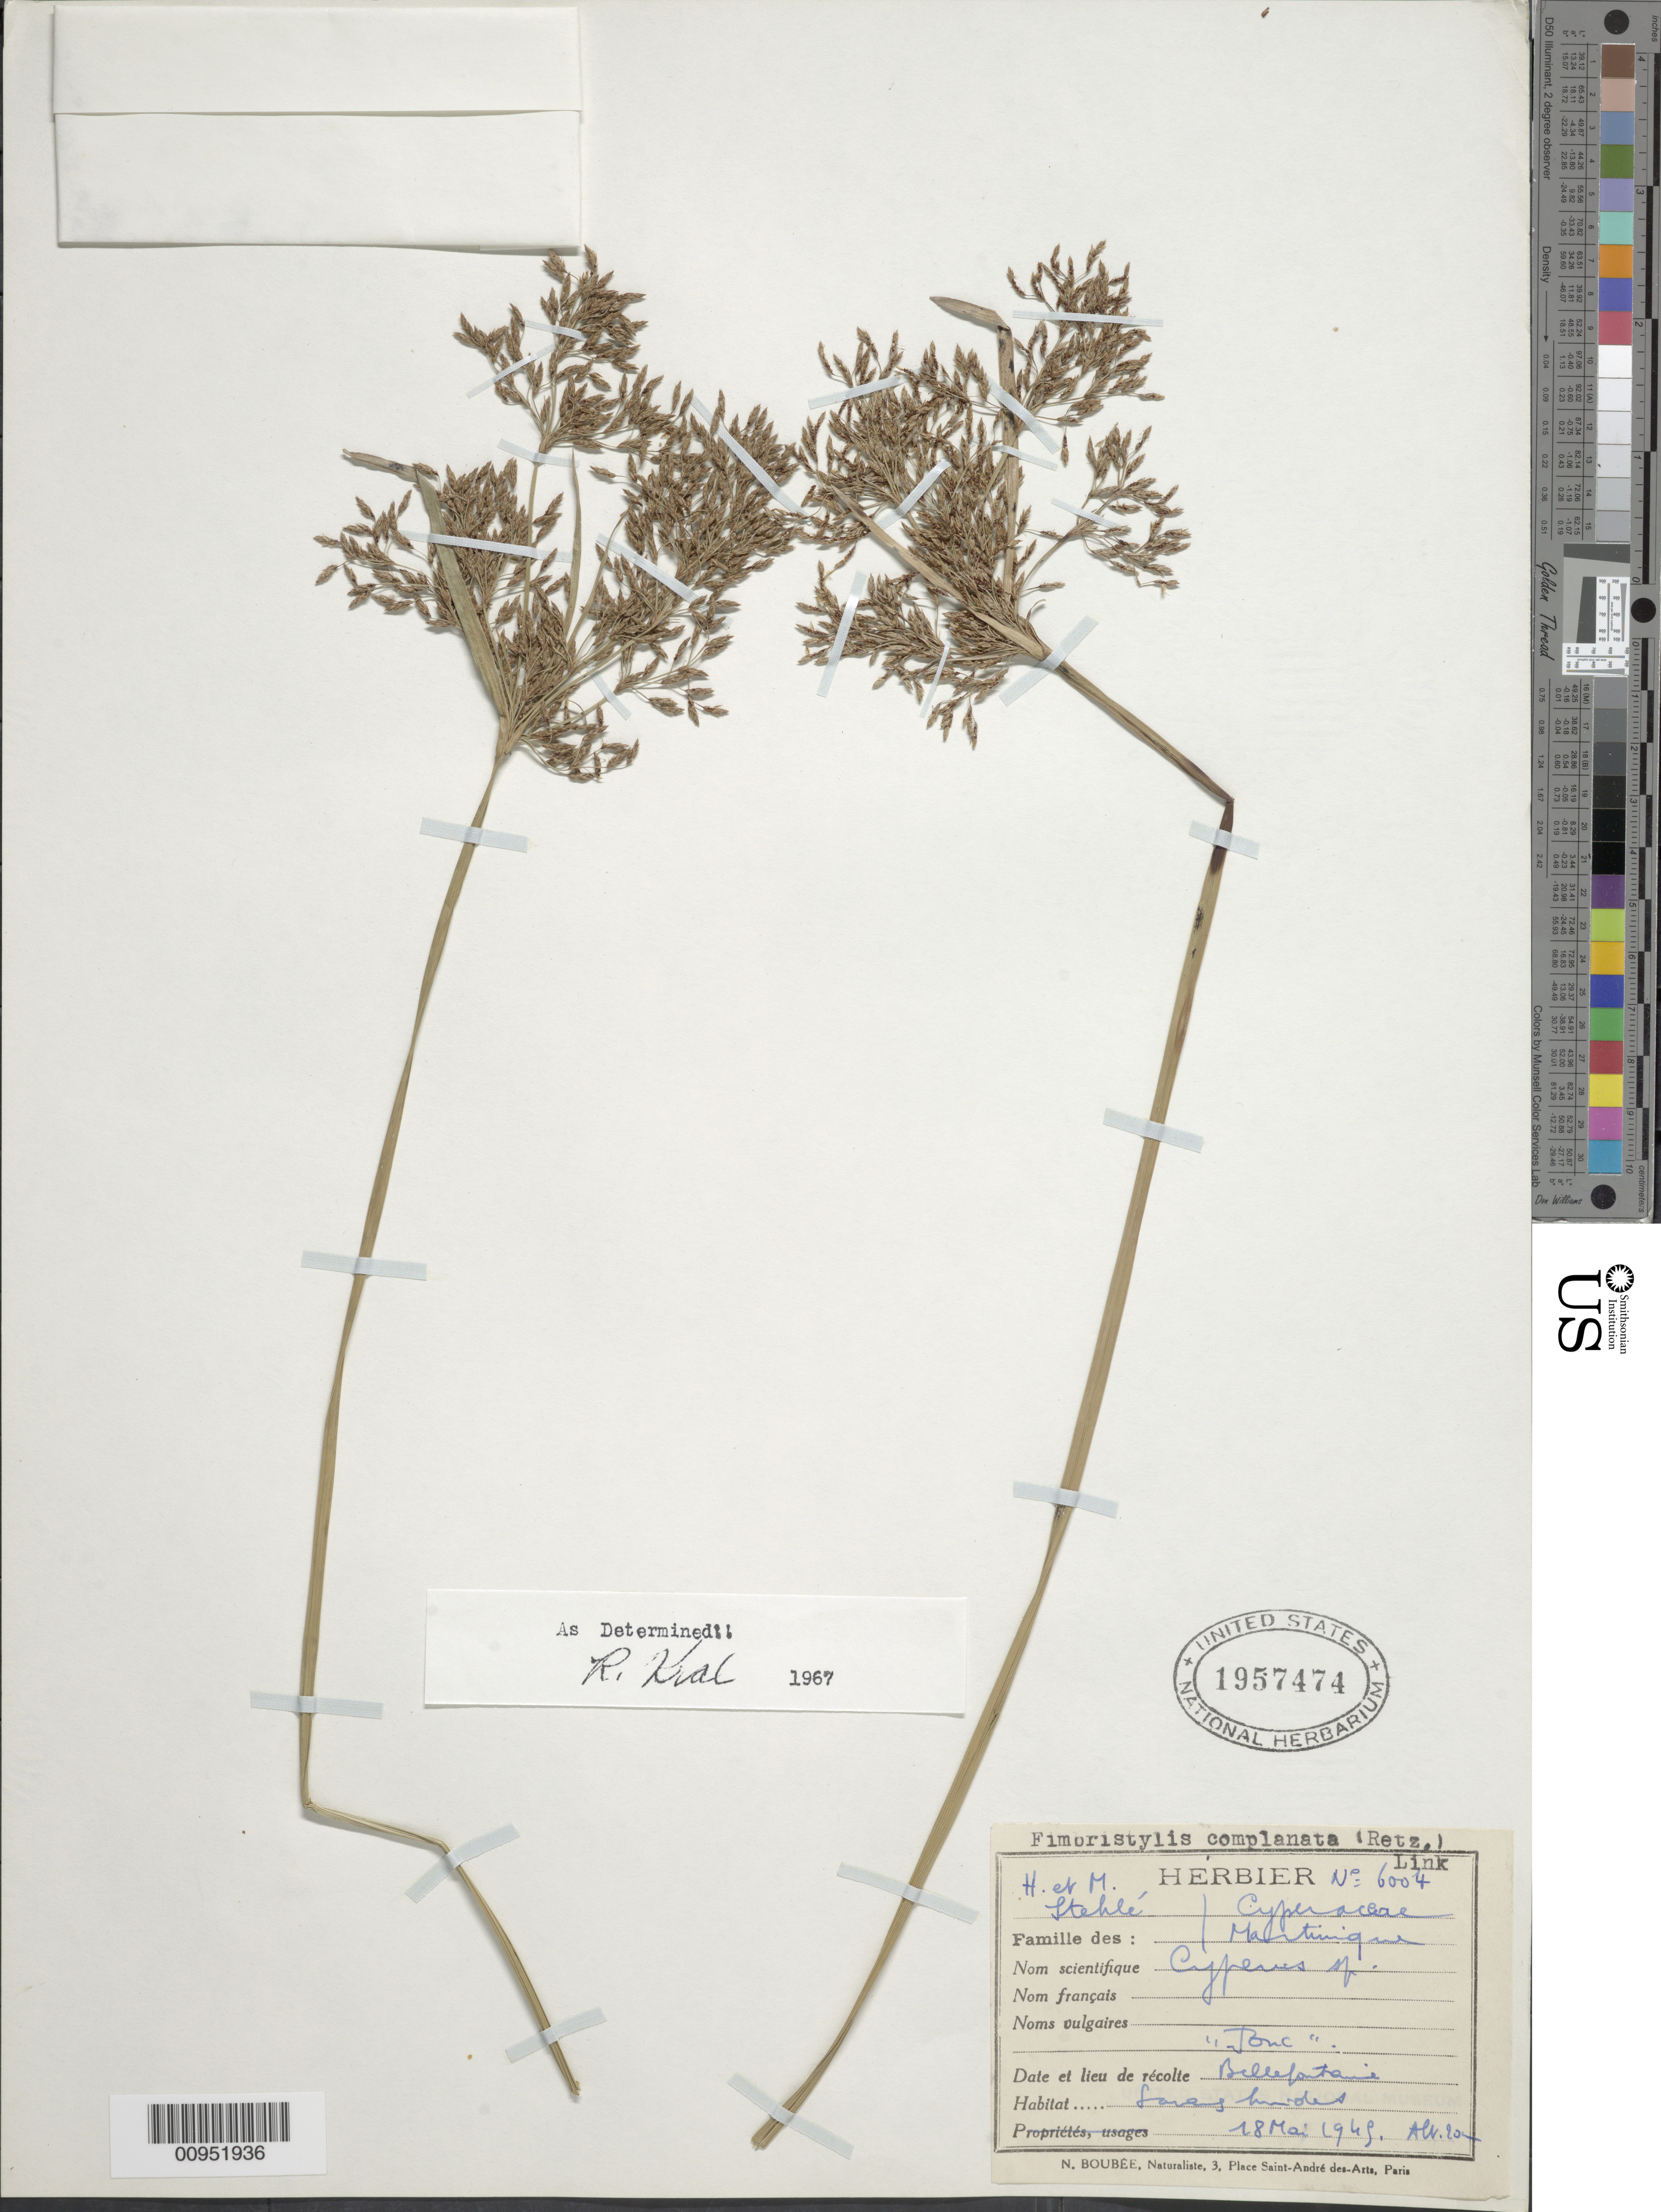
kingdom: Plantae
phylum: Tracheophyta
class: Liliopsida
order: Poales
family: Cyperaceae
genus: Fimbristylis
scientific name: Fimbristylis complanata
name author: (Retz.) Link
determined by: Kral, Robert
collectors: H. Stehlé & M. Stehlé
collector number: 6004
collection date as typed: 18 May 1949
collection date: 1949-05-18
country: Martinique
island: Martinique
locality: Bellefontaine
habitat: Savanas humides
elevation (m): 20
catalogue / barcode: US 1957474